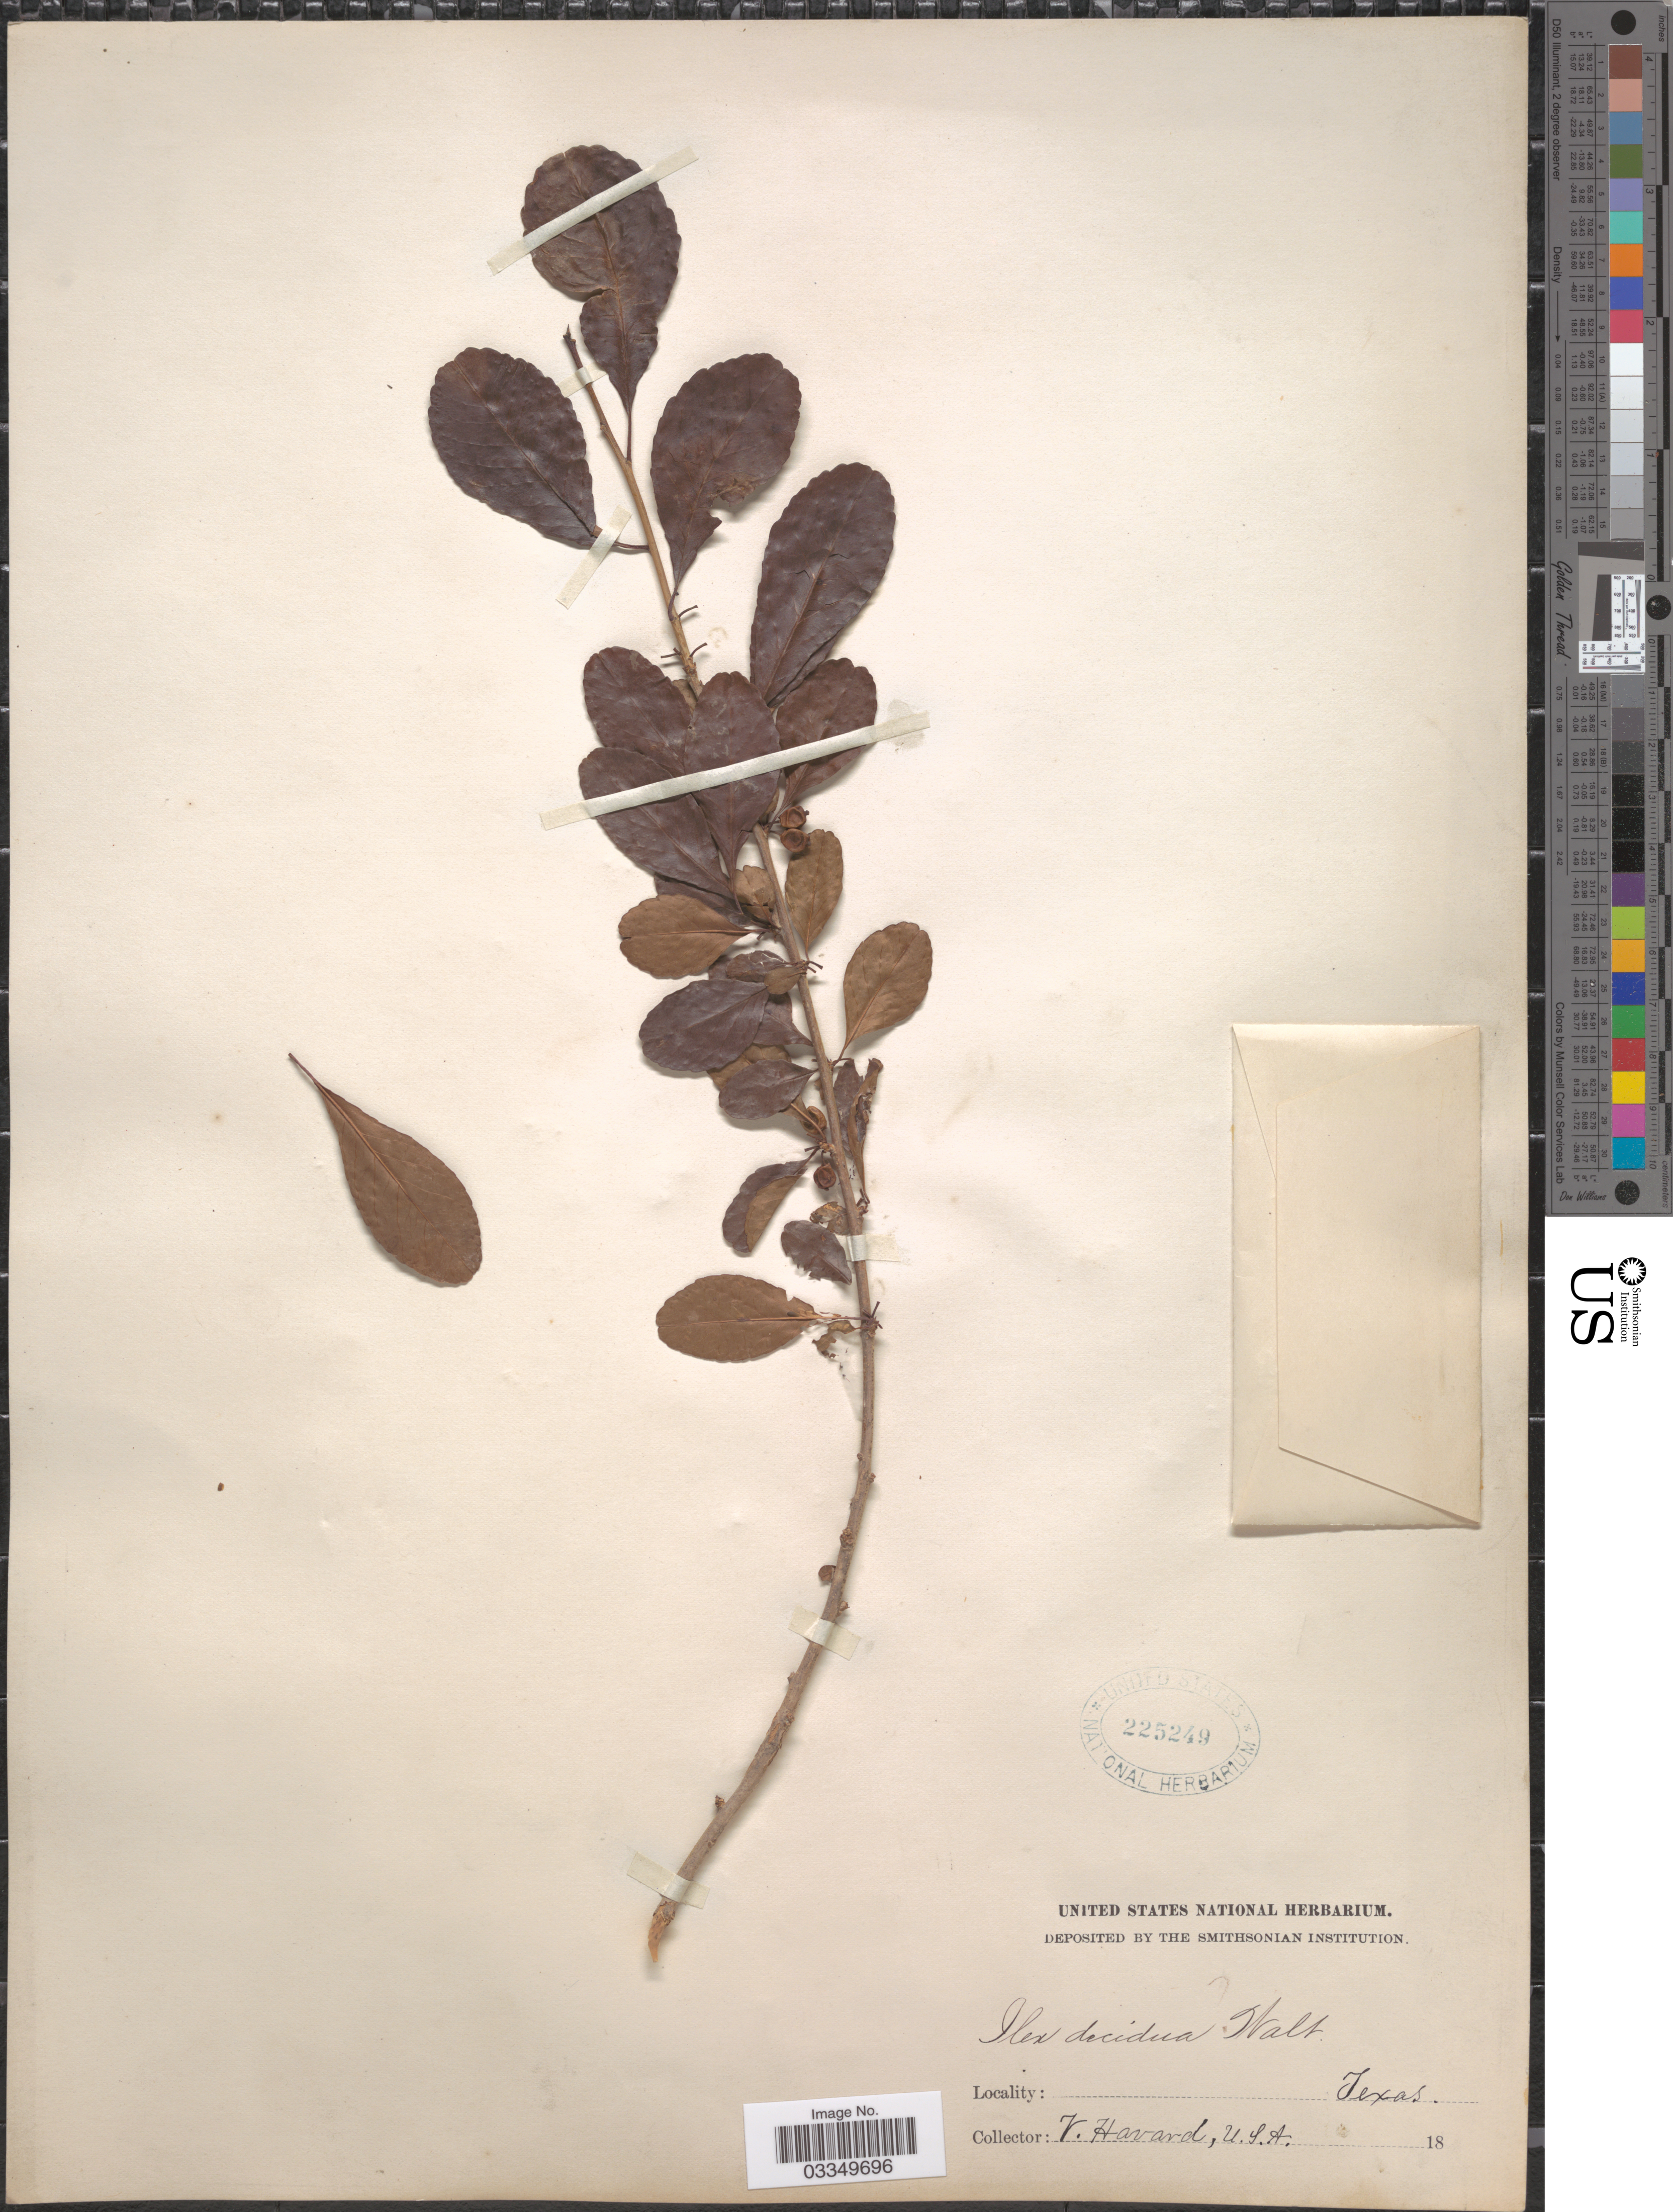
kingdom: Plantae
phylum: Tracheophyta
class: Magnoliopsida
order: Aquifoliales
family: Aquifoliaceae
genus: Ilex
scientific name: Ilex decidua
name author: Walter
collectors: V. Havard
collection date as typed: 18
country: United States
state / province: Texas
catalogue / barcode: US 225249